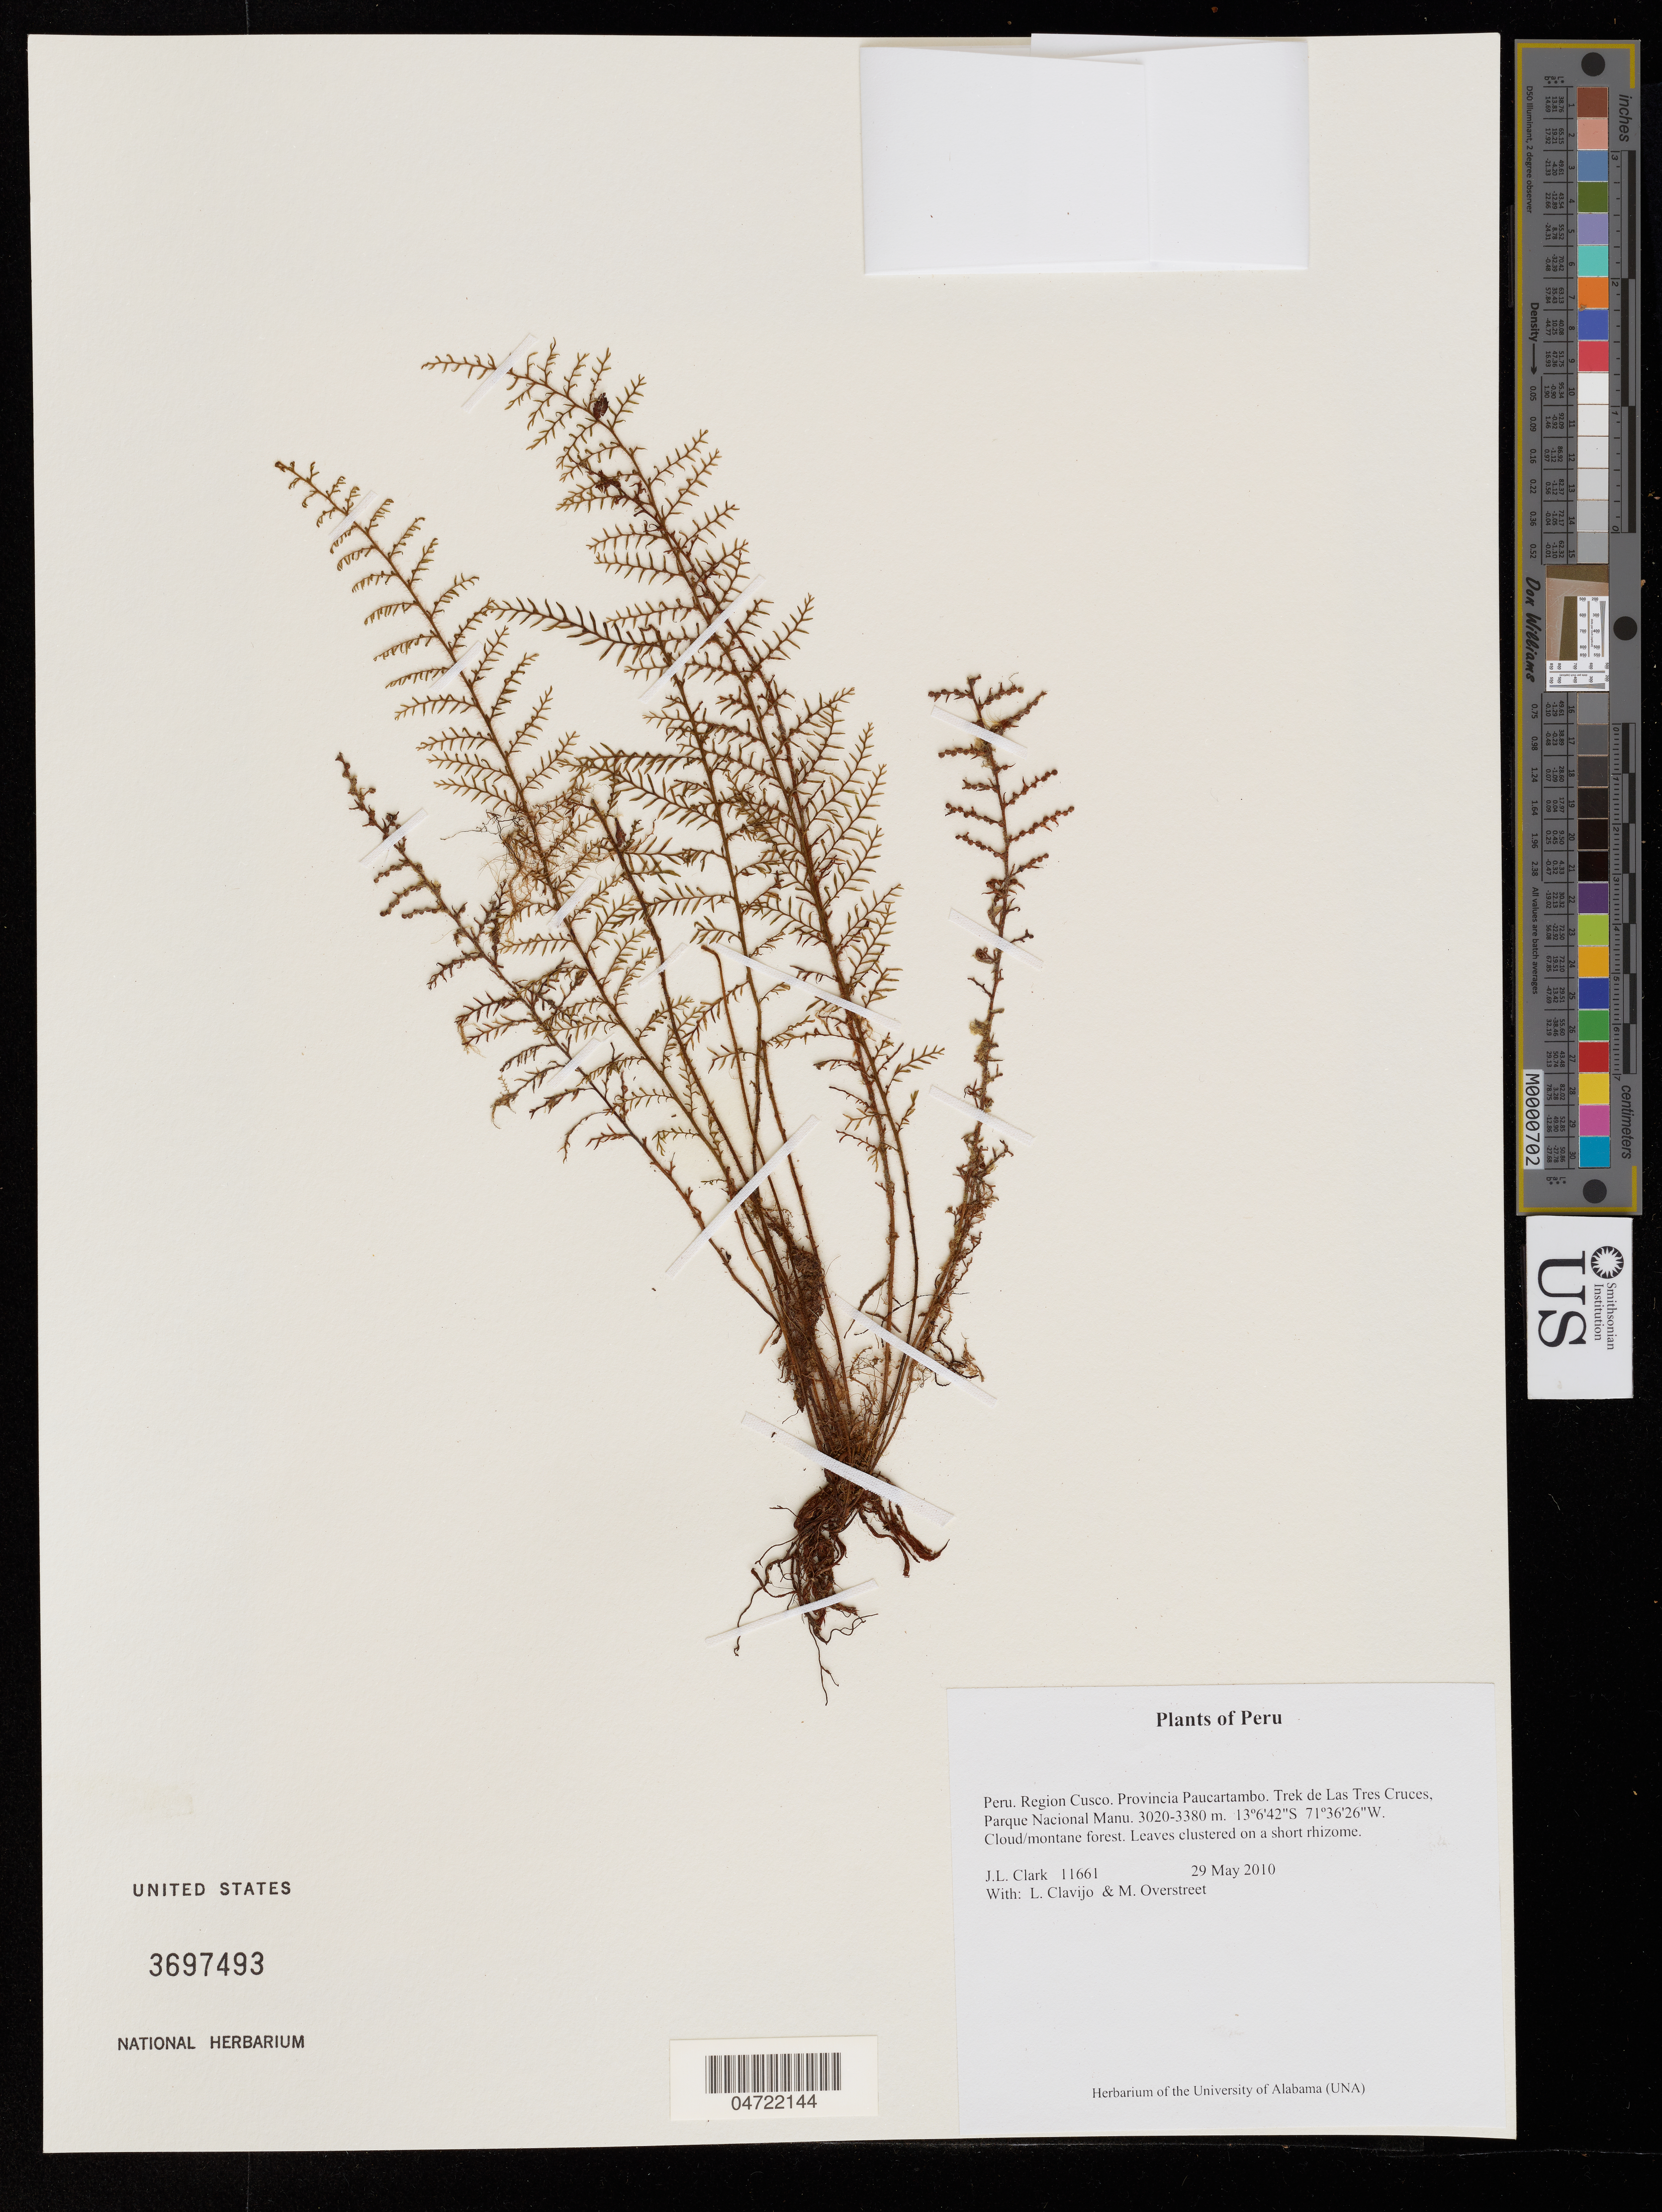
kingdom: Plantae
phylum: Tracheophyta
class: Polypodiopsida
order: Polypodiales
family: Pteridaceae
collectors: J. L. Clark, L. Clavijo & M. Overstreet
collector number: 11661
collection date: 2010-05-29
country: Peru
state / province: Cusco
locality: Peru. Region Cusco. Provincia Paucartambo. Trek de Las Tres Cruces, Parque Nacional Manu.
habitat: Cloud/montane forest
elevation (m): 3020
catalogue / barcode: US 3697493